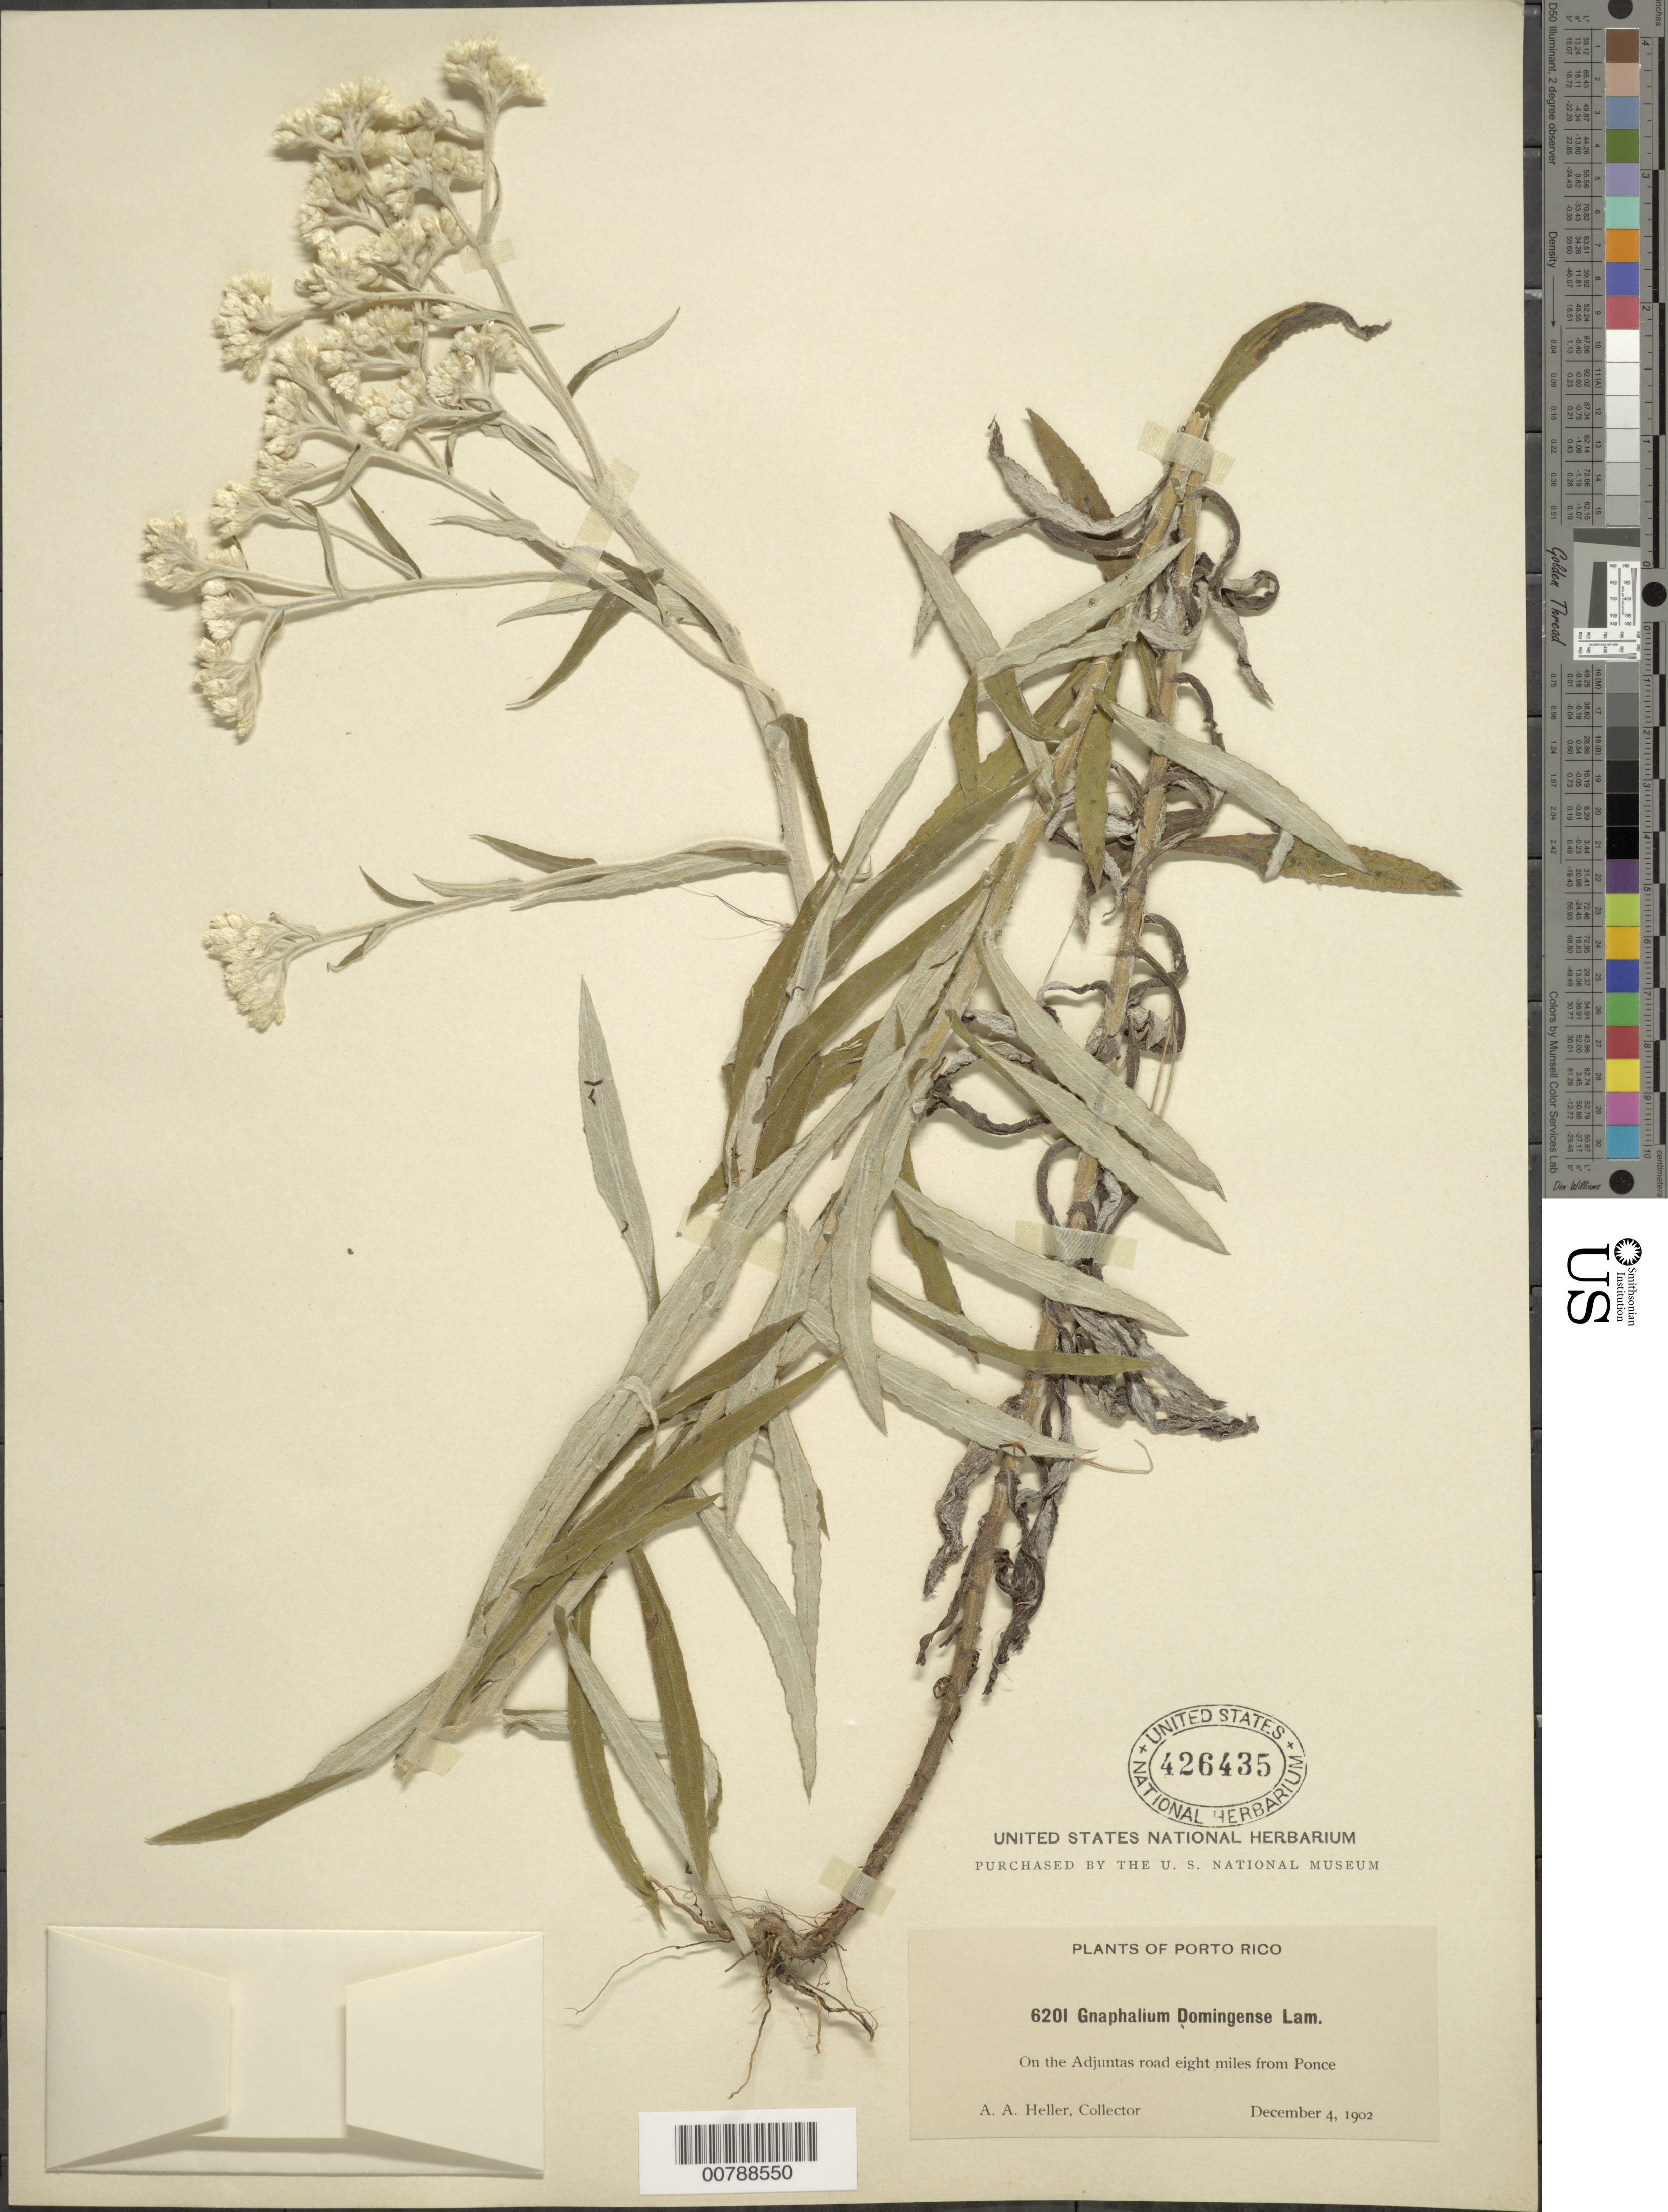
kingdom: Plantae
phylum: Tracheophyta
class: Magnoliopsida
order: Asterales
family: Asteraceae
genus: Pseudognaphalium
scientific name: Pseudognaphalium elegans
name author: (Kunth) Kartesz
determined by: Nesom, Guy L.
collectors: A. A. Heller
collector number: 6201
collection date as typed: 04 Dec 1902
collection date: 1902-12-04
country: Puerto Rico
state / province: Ponce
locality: On the Adjuntas road, 8 miles from Ponce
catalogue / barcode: US 1402285